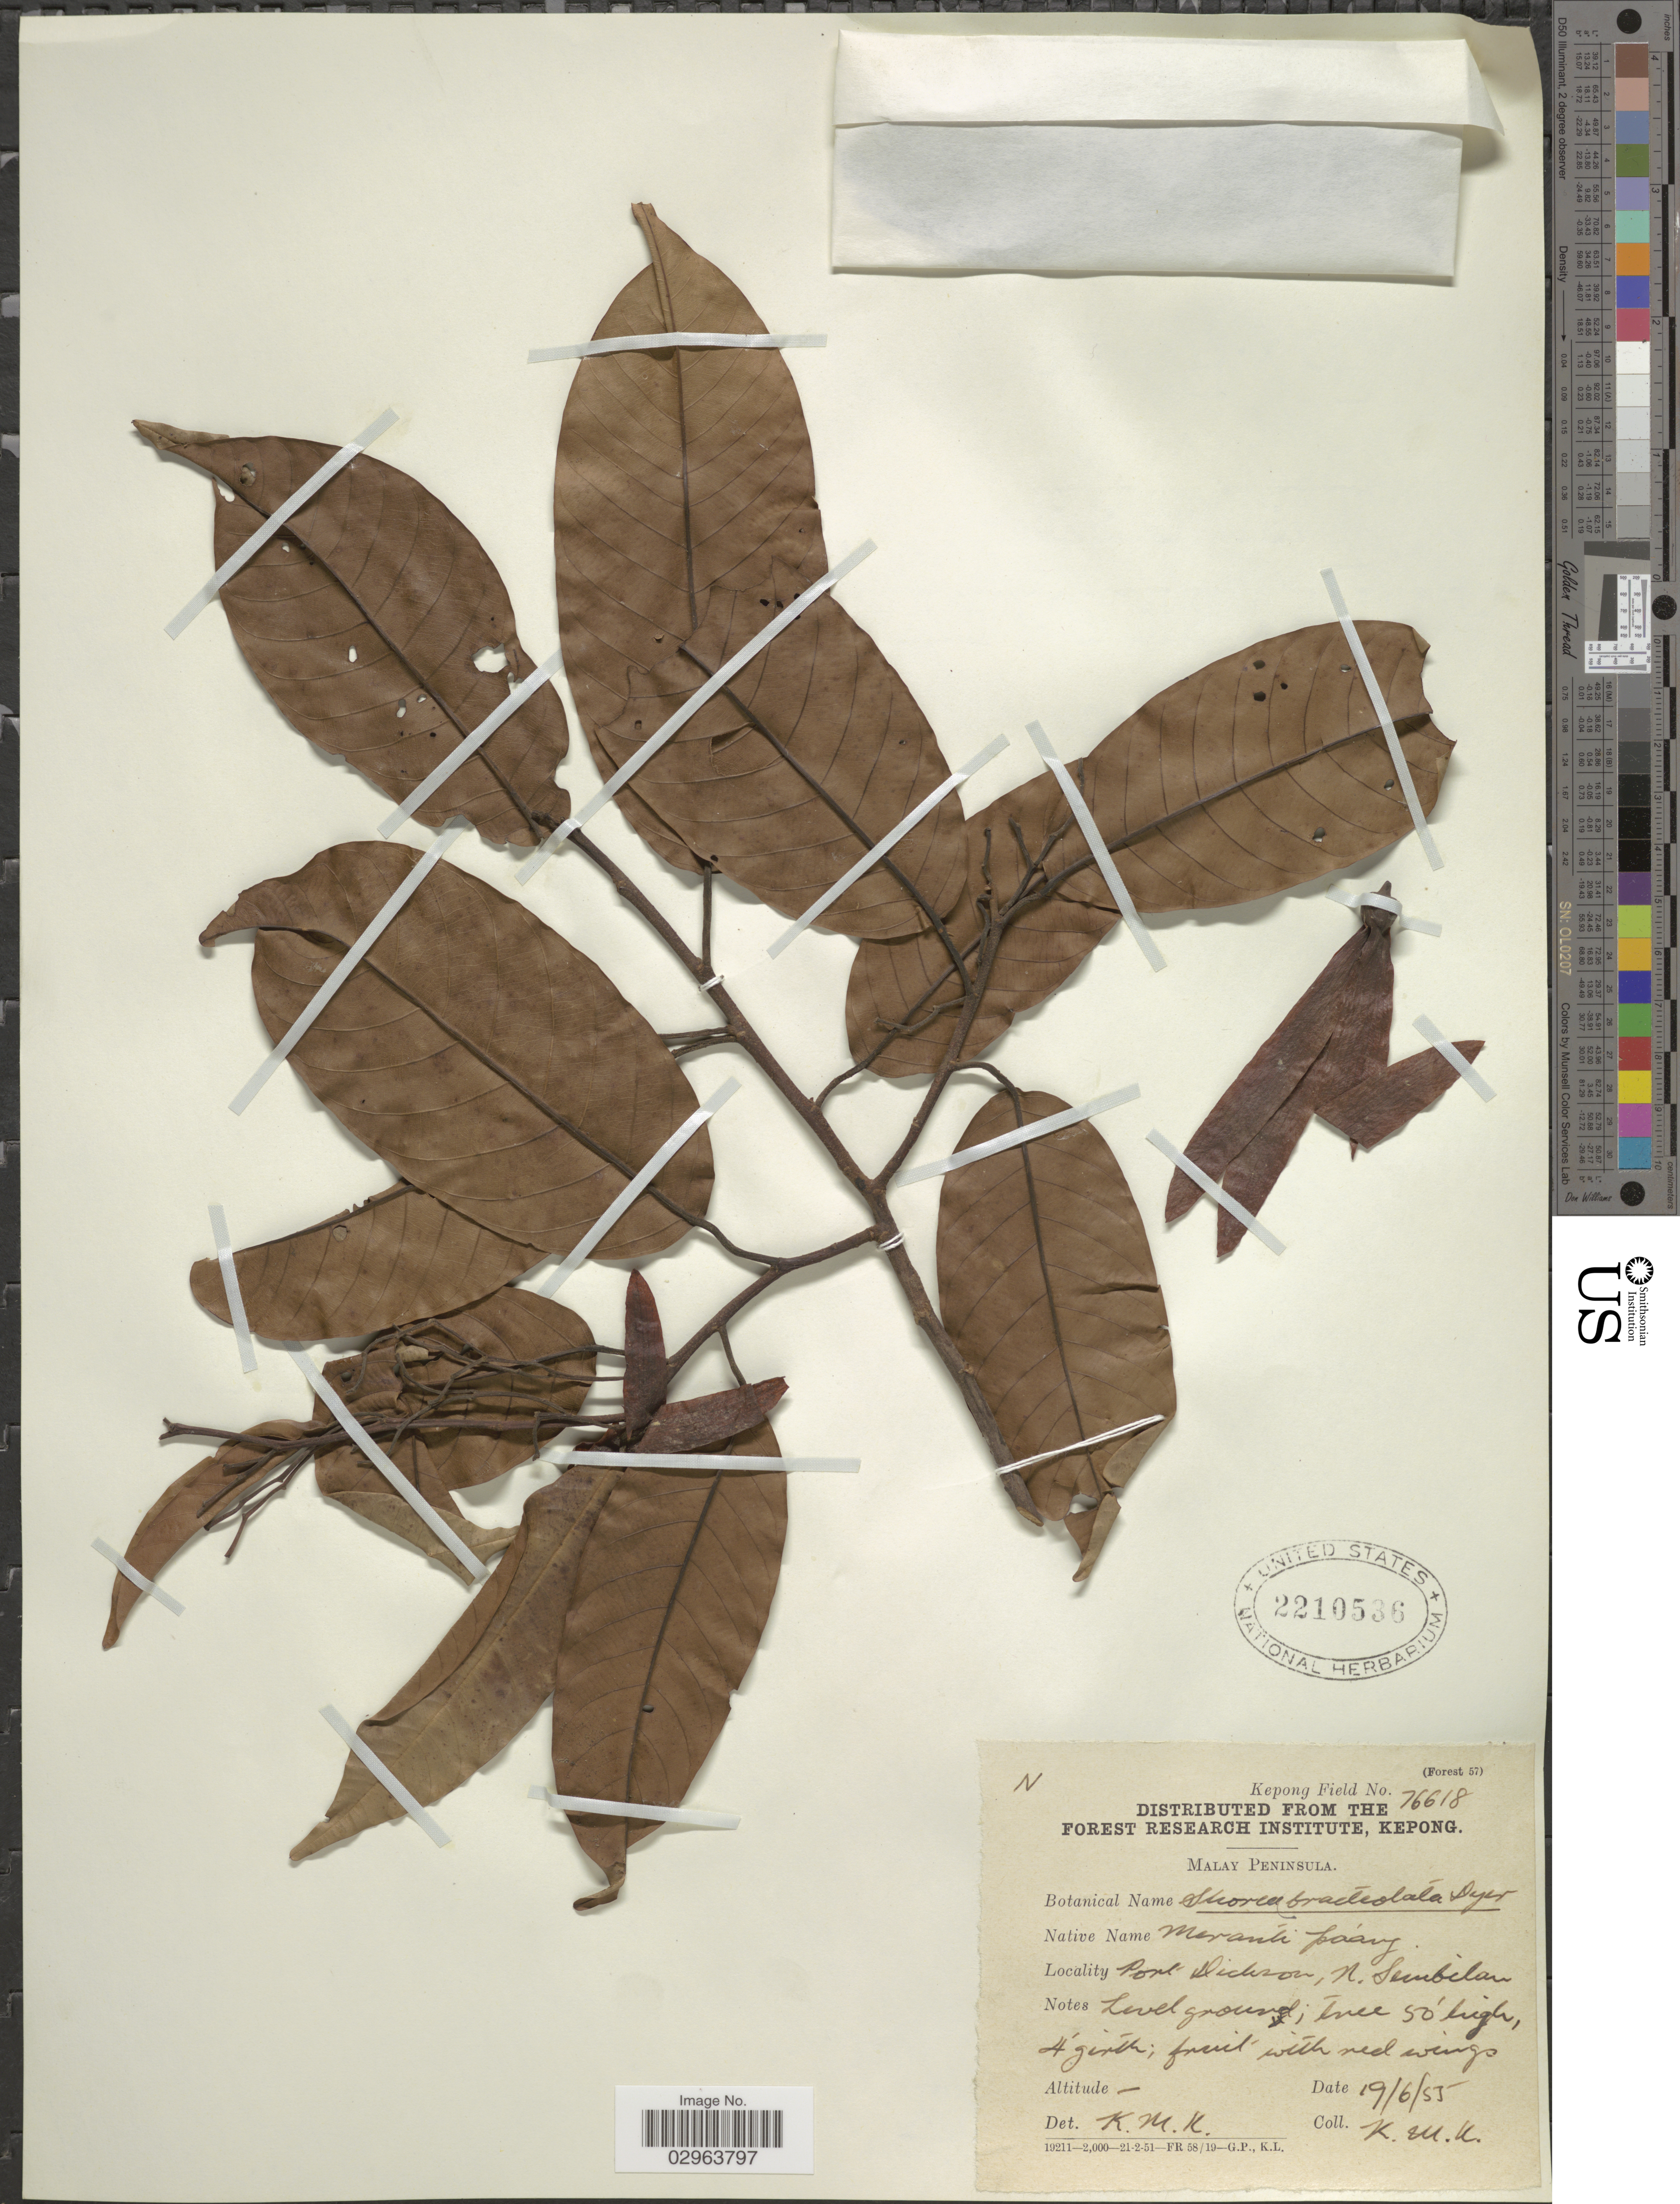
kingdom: Plantae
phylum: Tracheophyta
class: Magnoliopsida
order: Malvales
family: Dipterocarpaceae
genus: Anthoshorea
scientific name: Anthoshorea bracteolata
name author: (Dyer) P.S. Ashton & J. Heck.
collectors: K. M. K.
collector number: Kepong Field 76618?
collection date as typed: Transcribed d/m/y: 19/6/55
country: Malaysia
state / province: Negeri Sembilan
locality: Malay Peninsula. Port Dickson, N. Sembilan.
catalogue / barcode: US 2210536